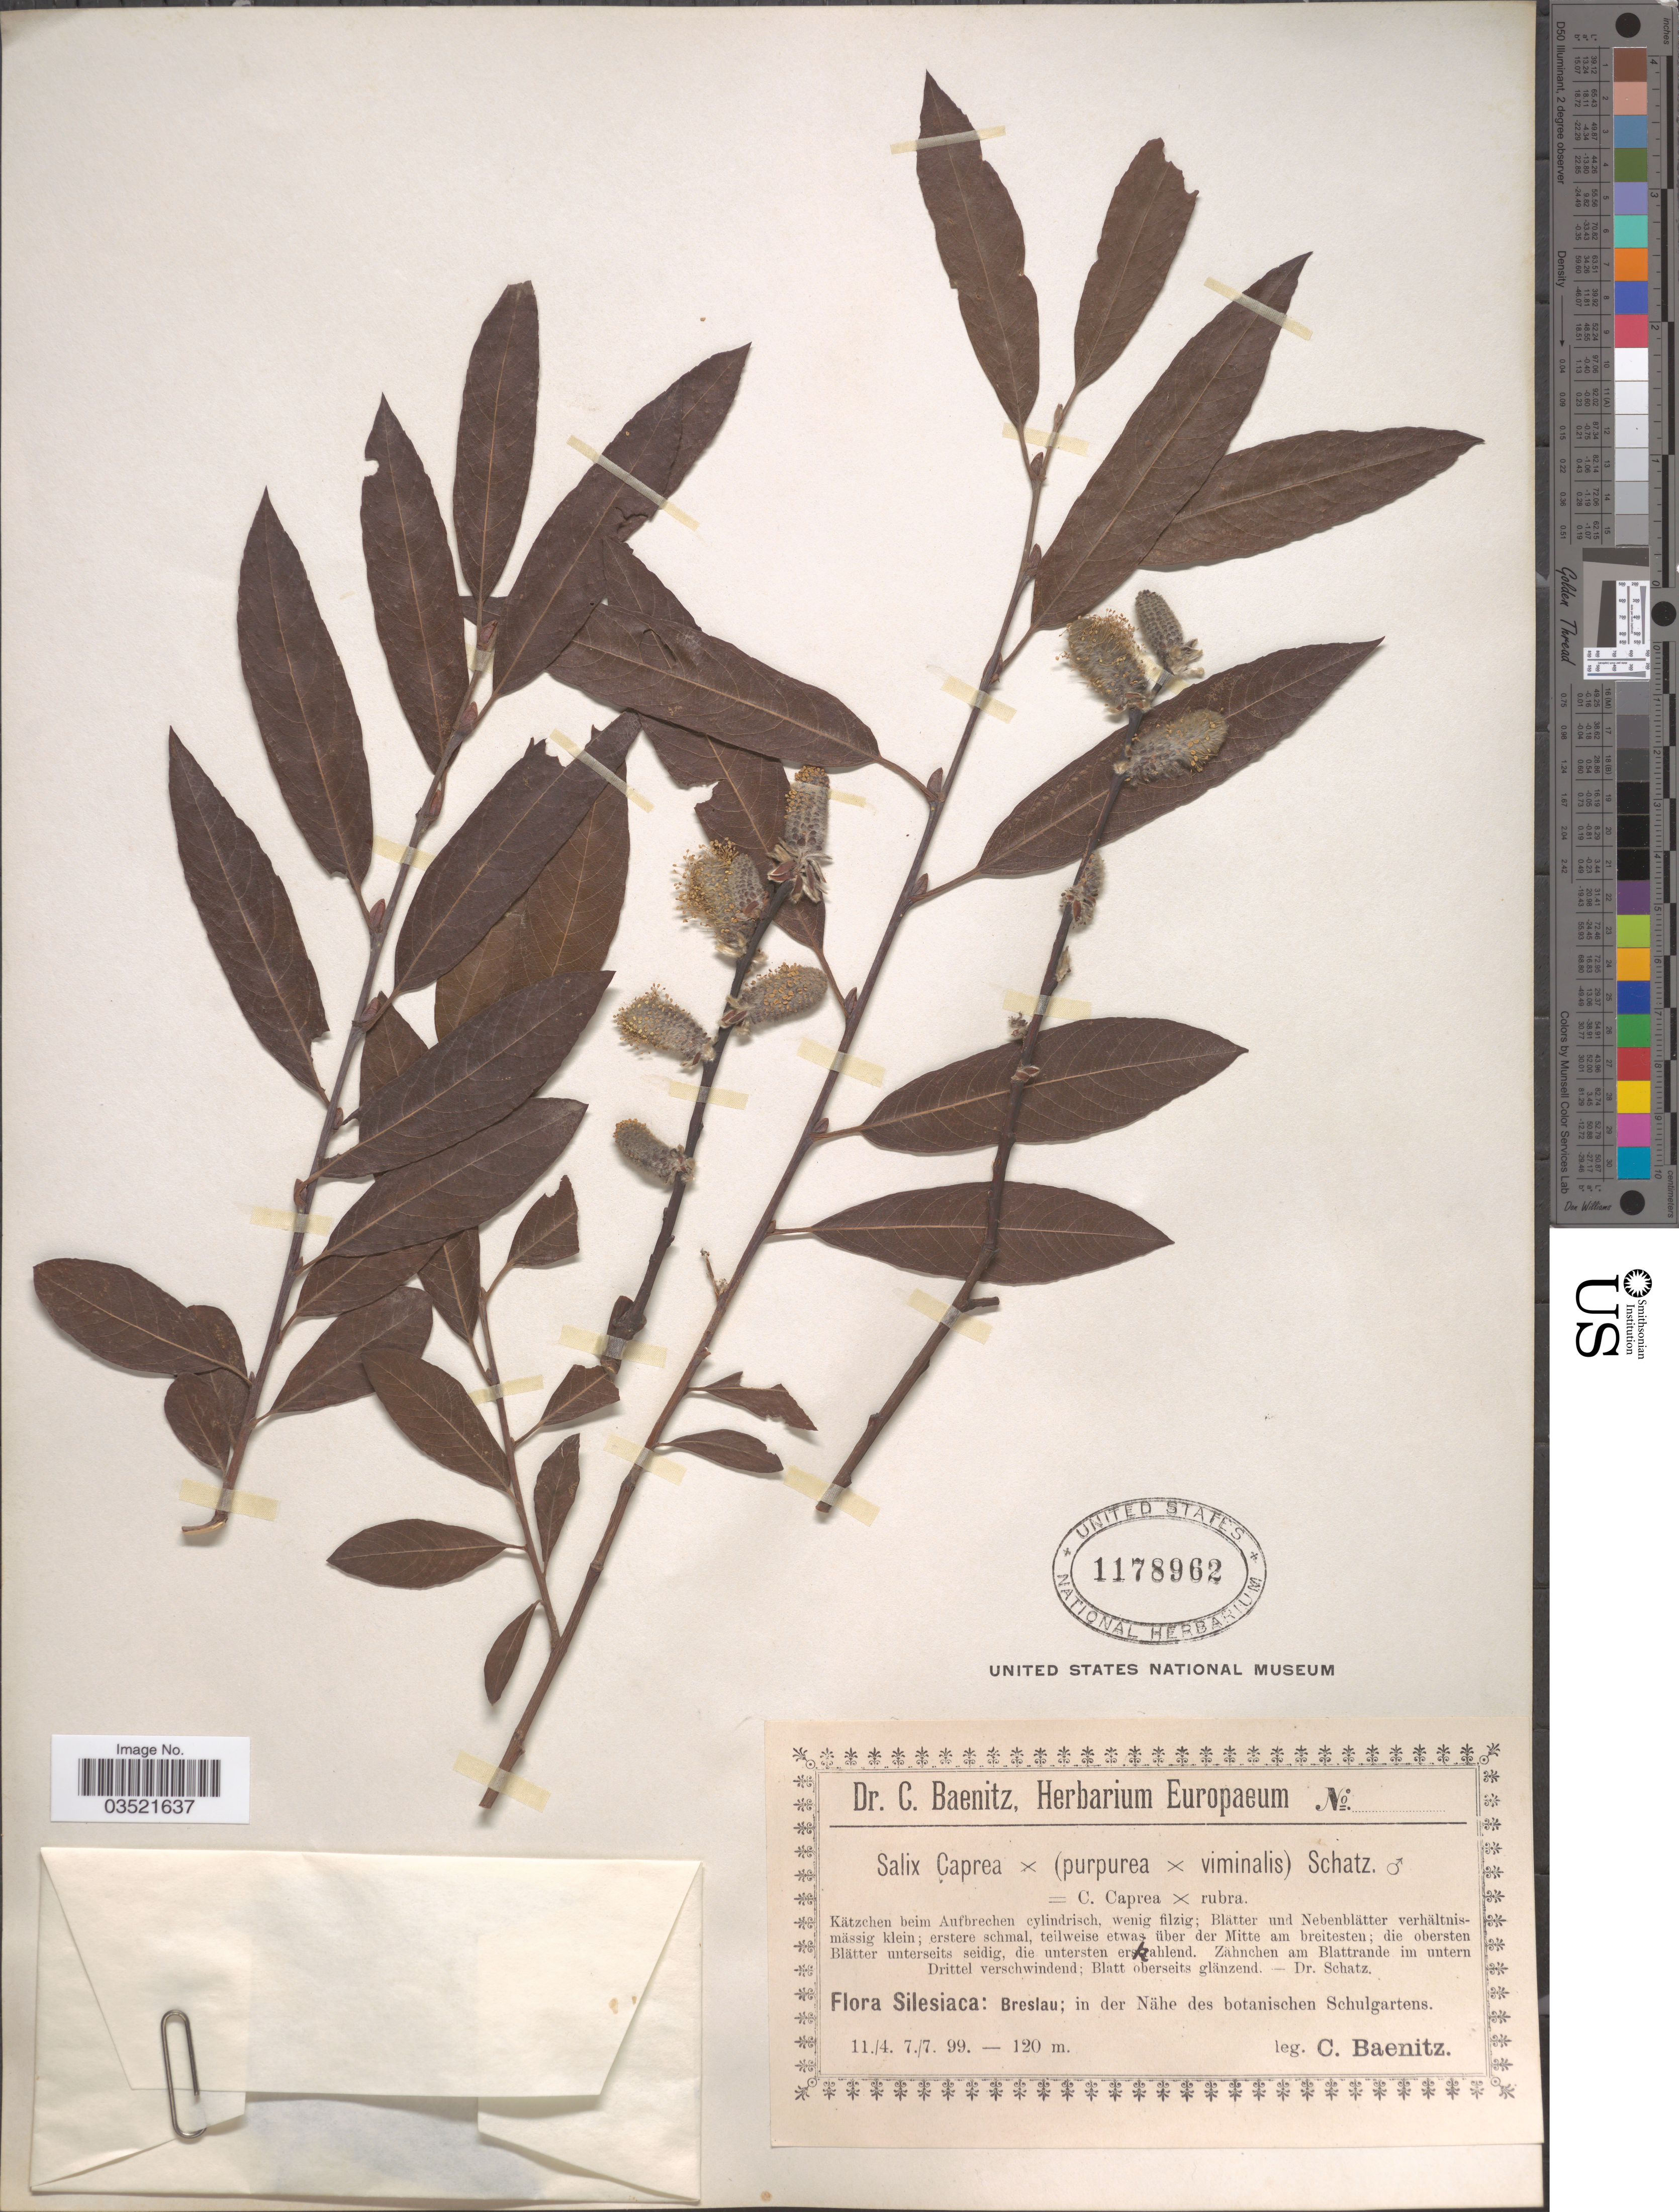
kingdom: Plantae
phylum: Tracheophyta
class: Magnoliopsida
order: Malpighiales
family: Salicaceae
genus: Salix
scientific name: Salix caprea x S. purpurea L. x S. viminalis L.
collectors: C. G. Baenitz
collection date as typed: Transcribed d/m/y: 11/4/99 to 7/7/99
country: Poland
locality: Silesiaca: Breslau; in der Nähe des botanischen Schulgartens.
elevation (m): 120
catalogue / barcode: US 1178962